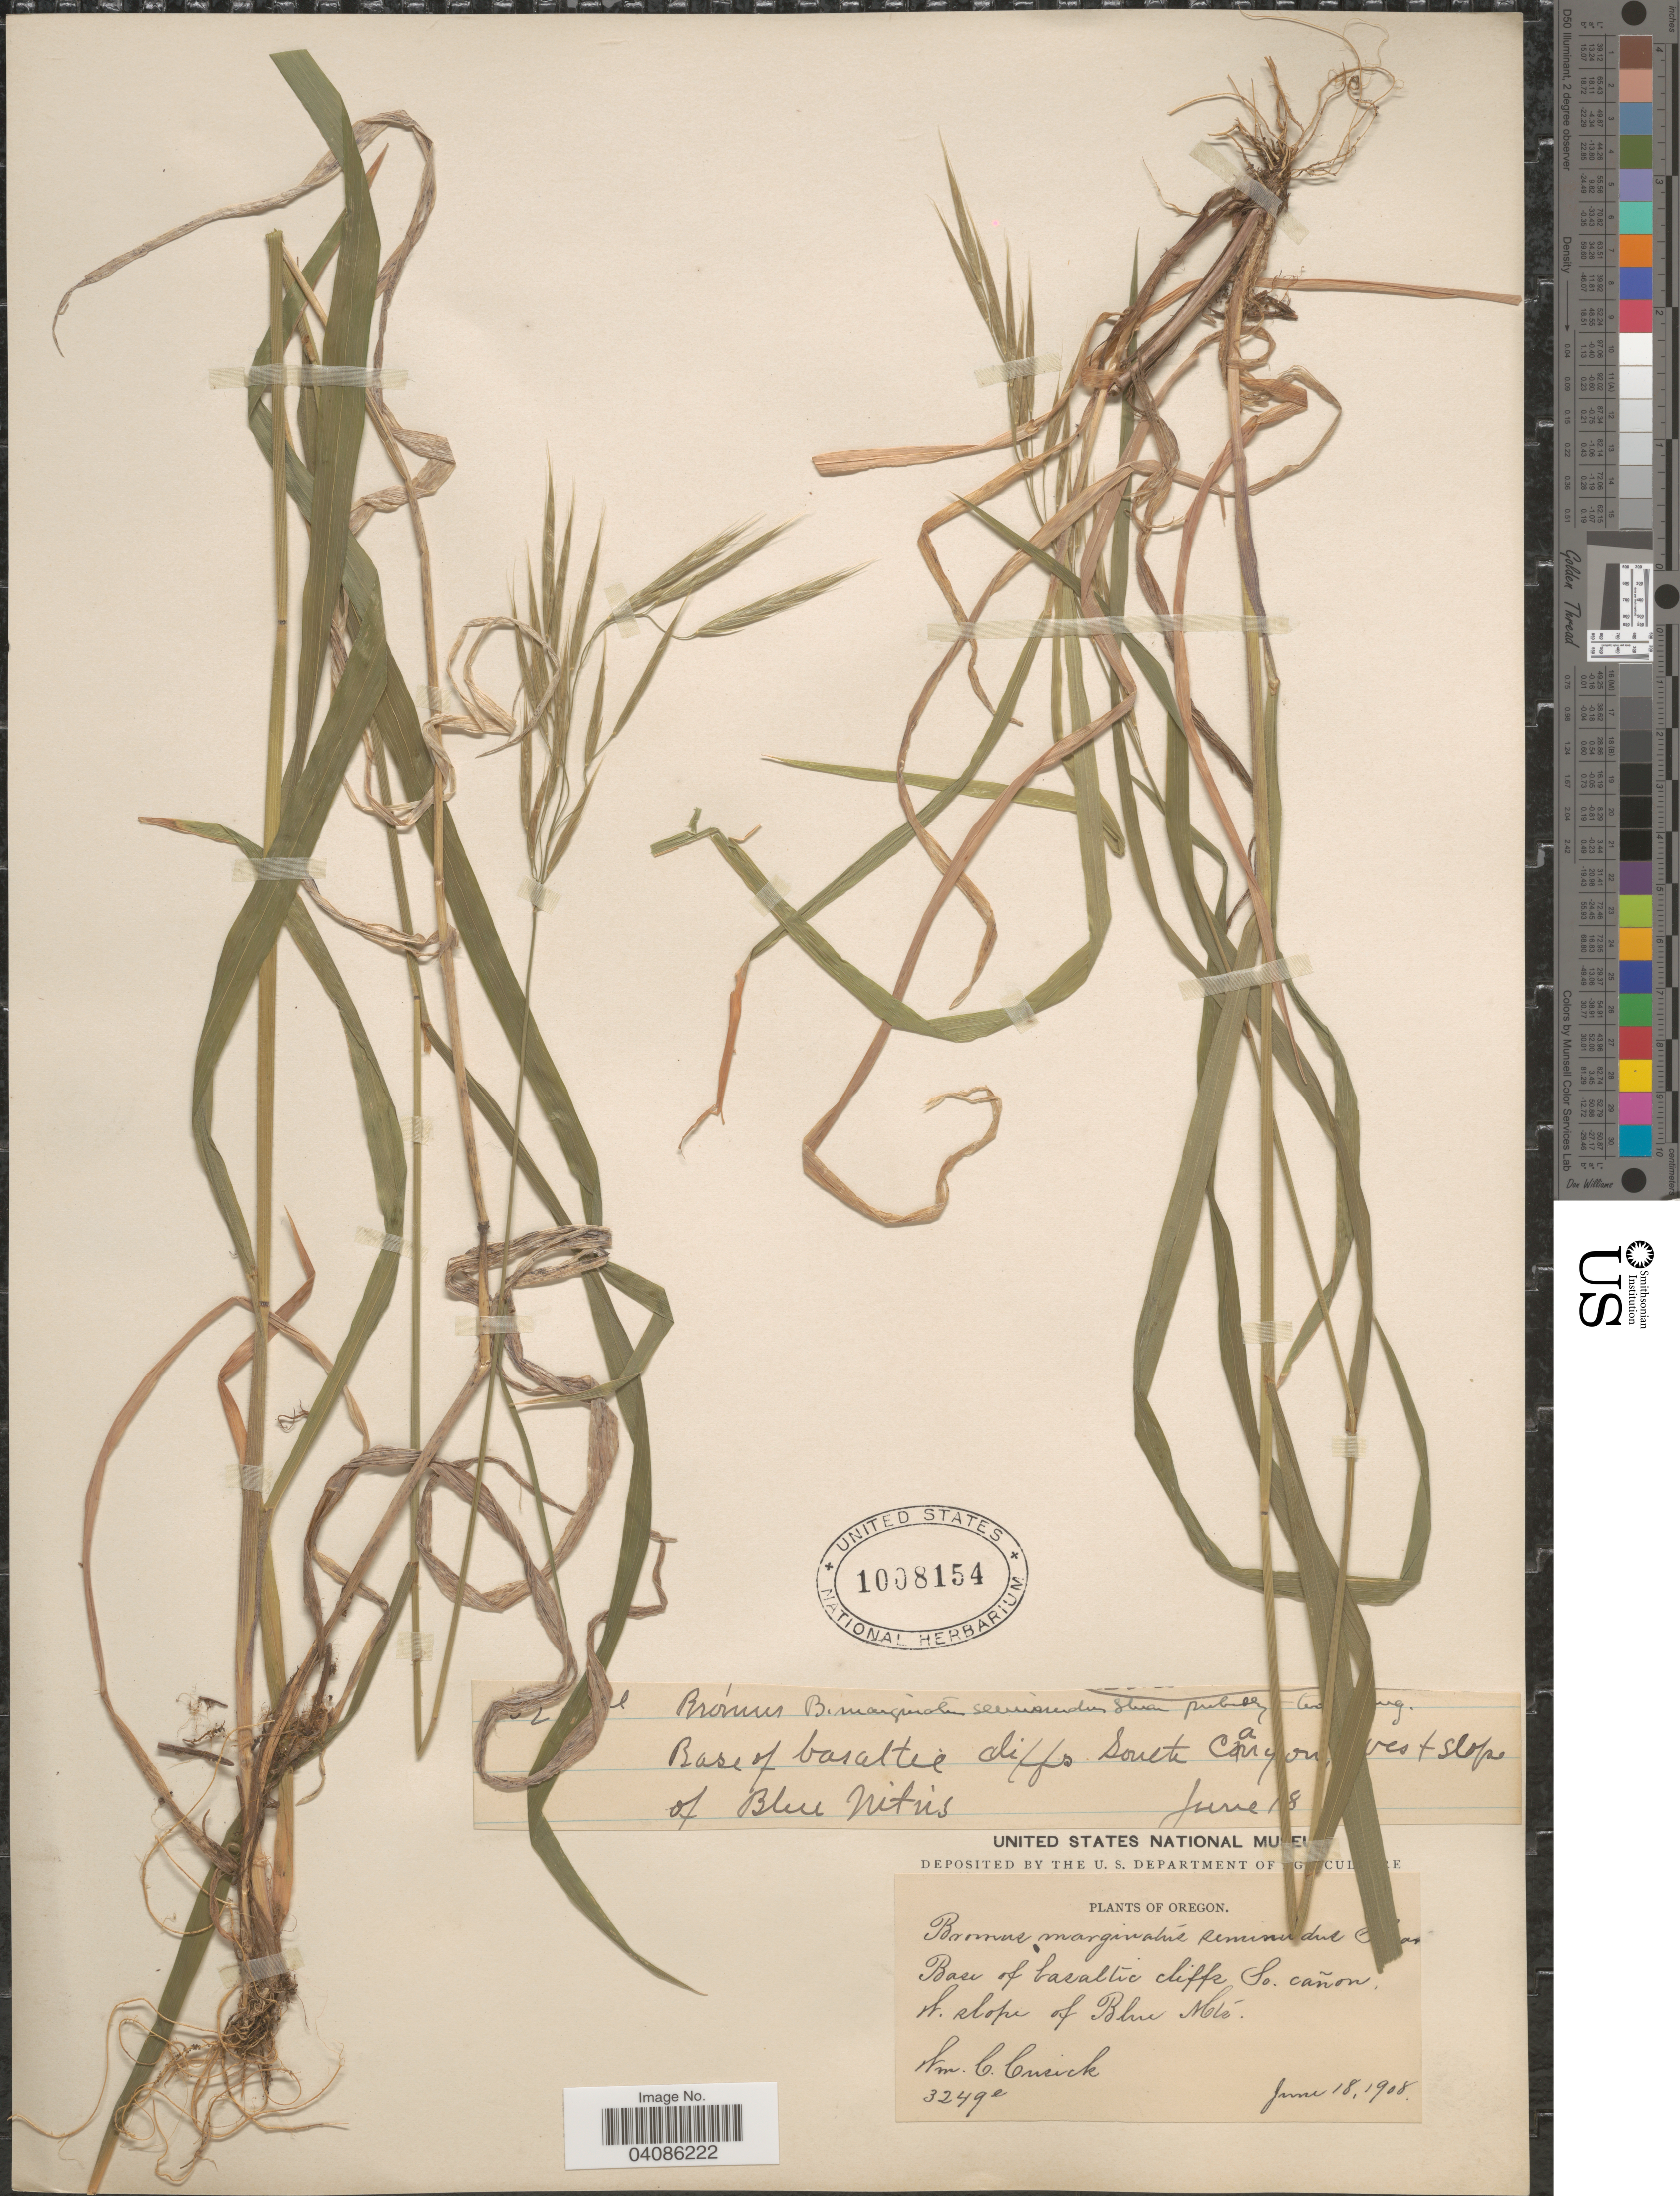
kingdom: Plantae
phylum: Tracheophyta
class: Liliopsida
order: Poales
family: Poaceae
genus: Bromus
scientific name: Bromus texensis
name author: (Shear) Hitchc.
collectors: W. C. Cusick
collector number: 3249e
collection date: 1908-06-18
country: United States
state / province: Oregon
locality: Base of basaltic cliffs South Canyon W. slope of Blue Mtn's.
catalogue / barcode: US 1008154